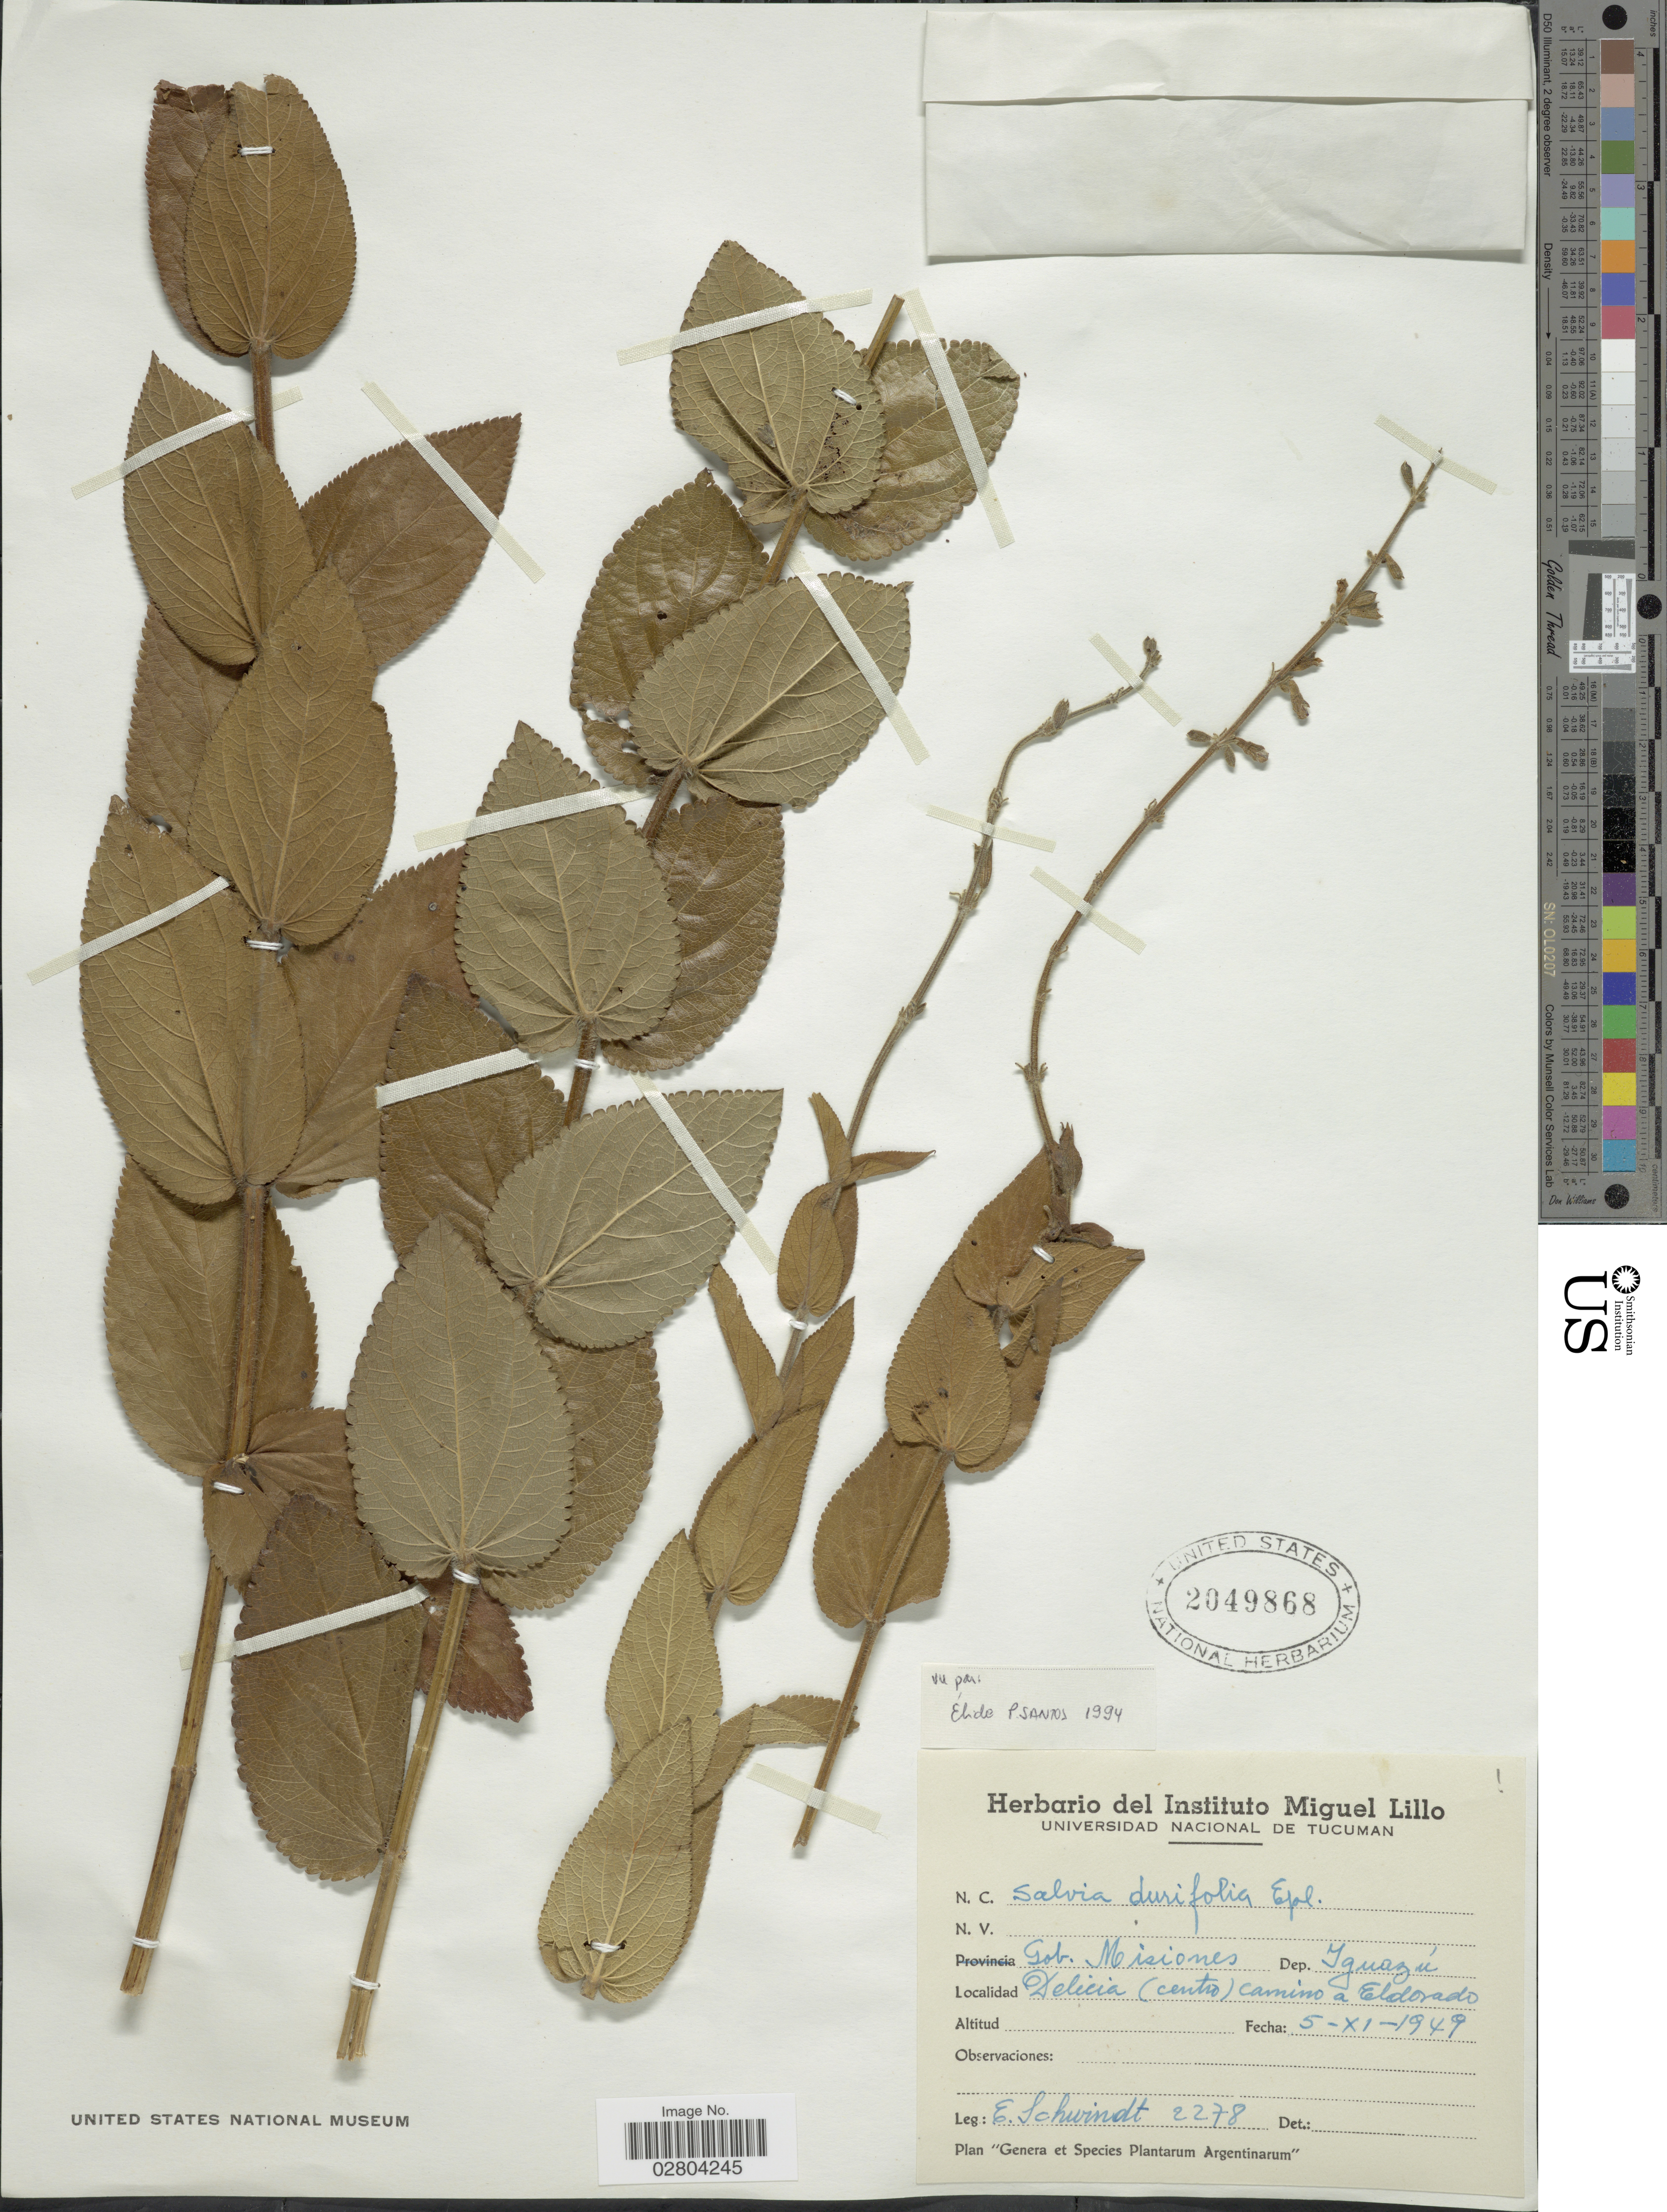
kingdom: Plantae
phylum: Tracheophyta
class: Magnoliopsida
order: Lamiales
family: Lamiaceae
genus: Salvia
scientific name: Salvia durifolia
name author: Epling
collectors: E. Schwindt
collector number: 2278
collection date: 1949-11-05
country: Argentina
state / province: Misiones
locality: Gob. Misiones. Dep. Iguazú. Delicia (centro) camino a Eldorado.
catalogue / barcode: US 2049868